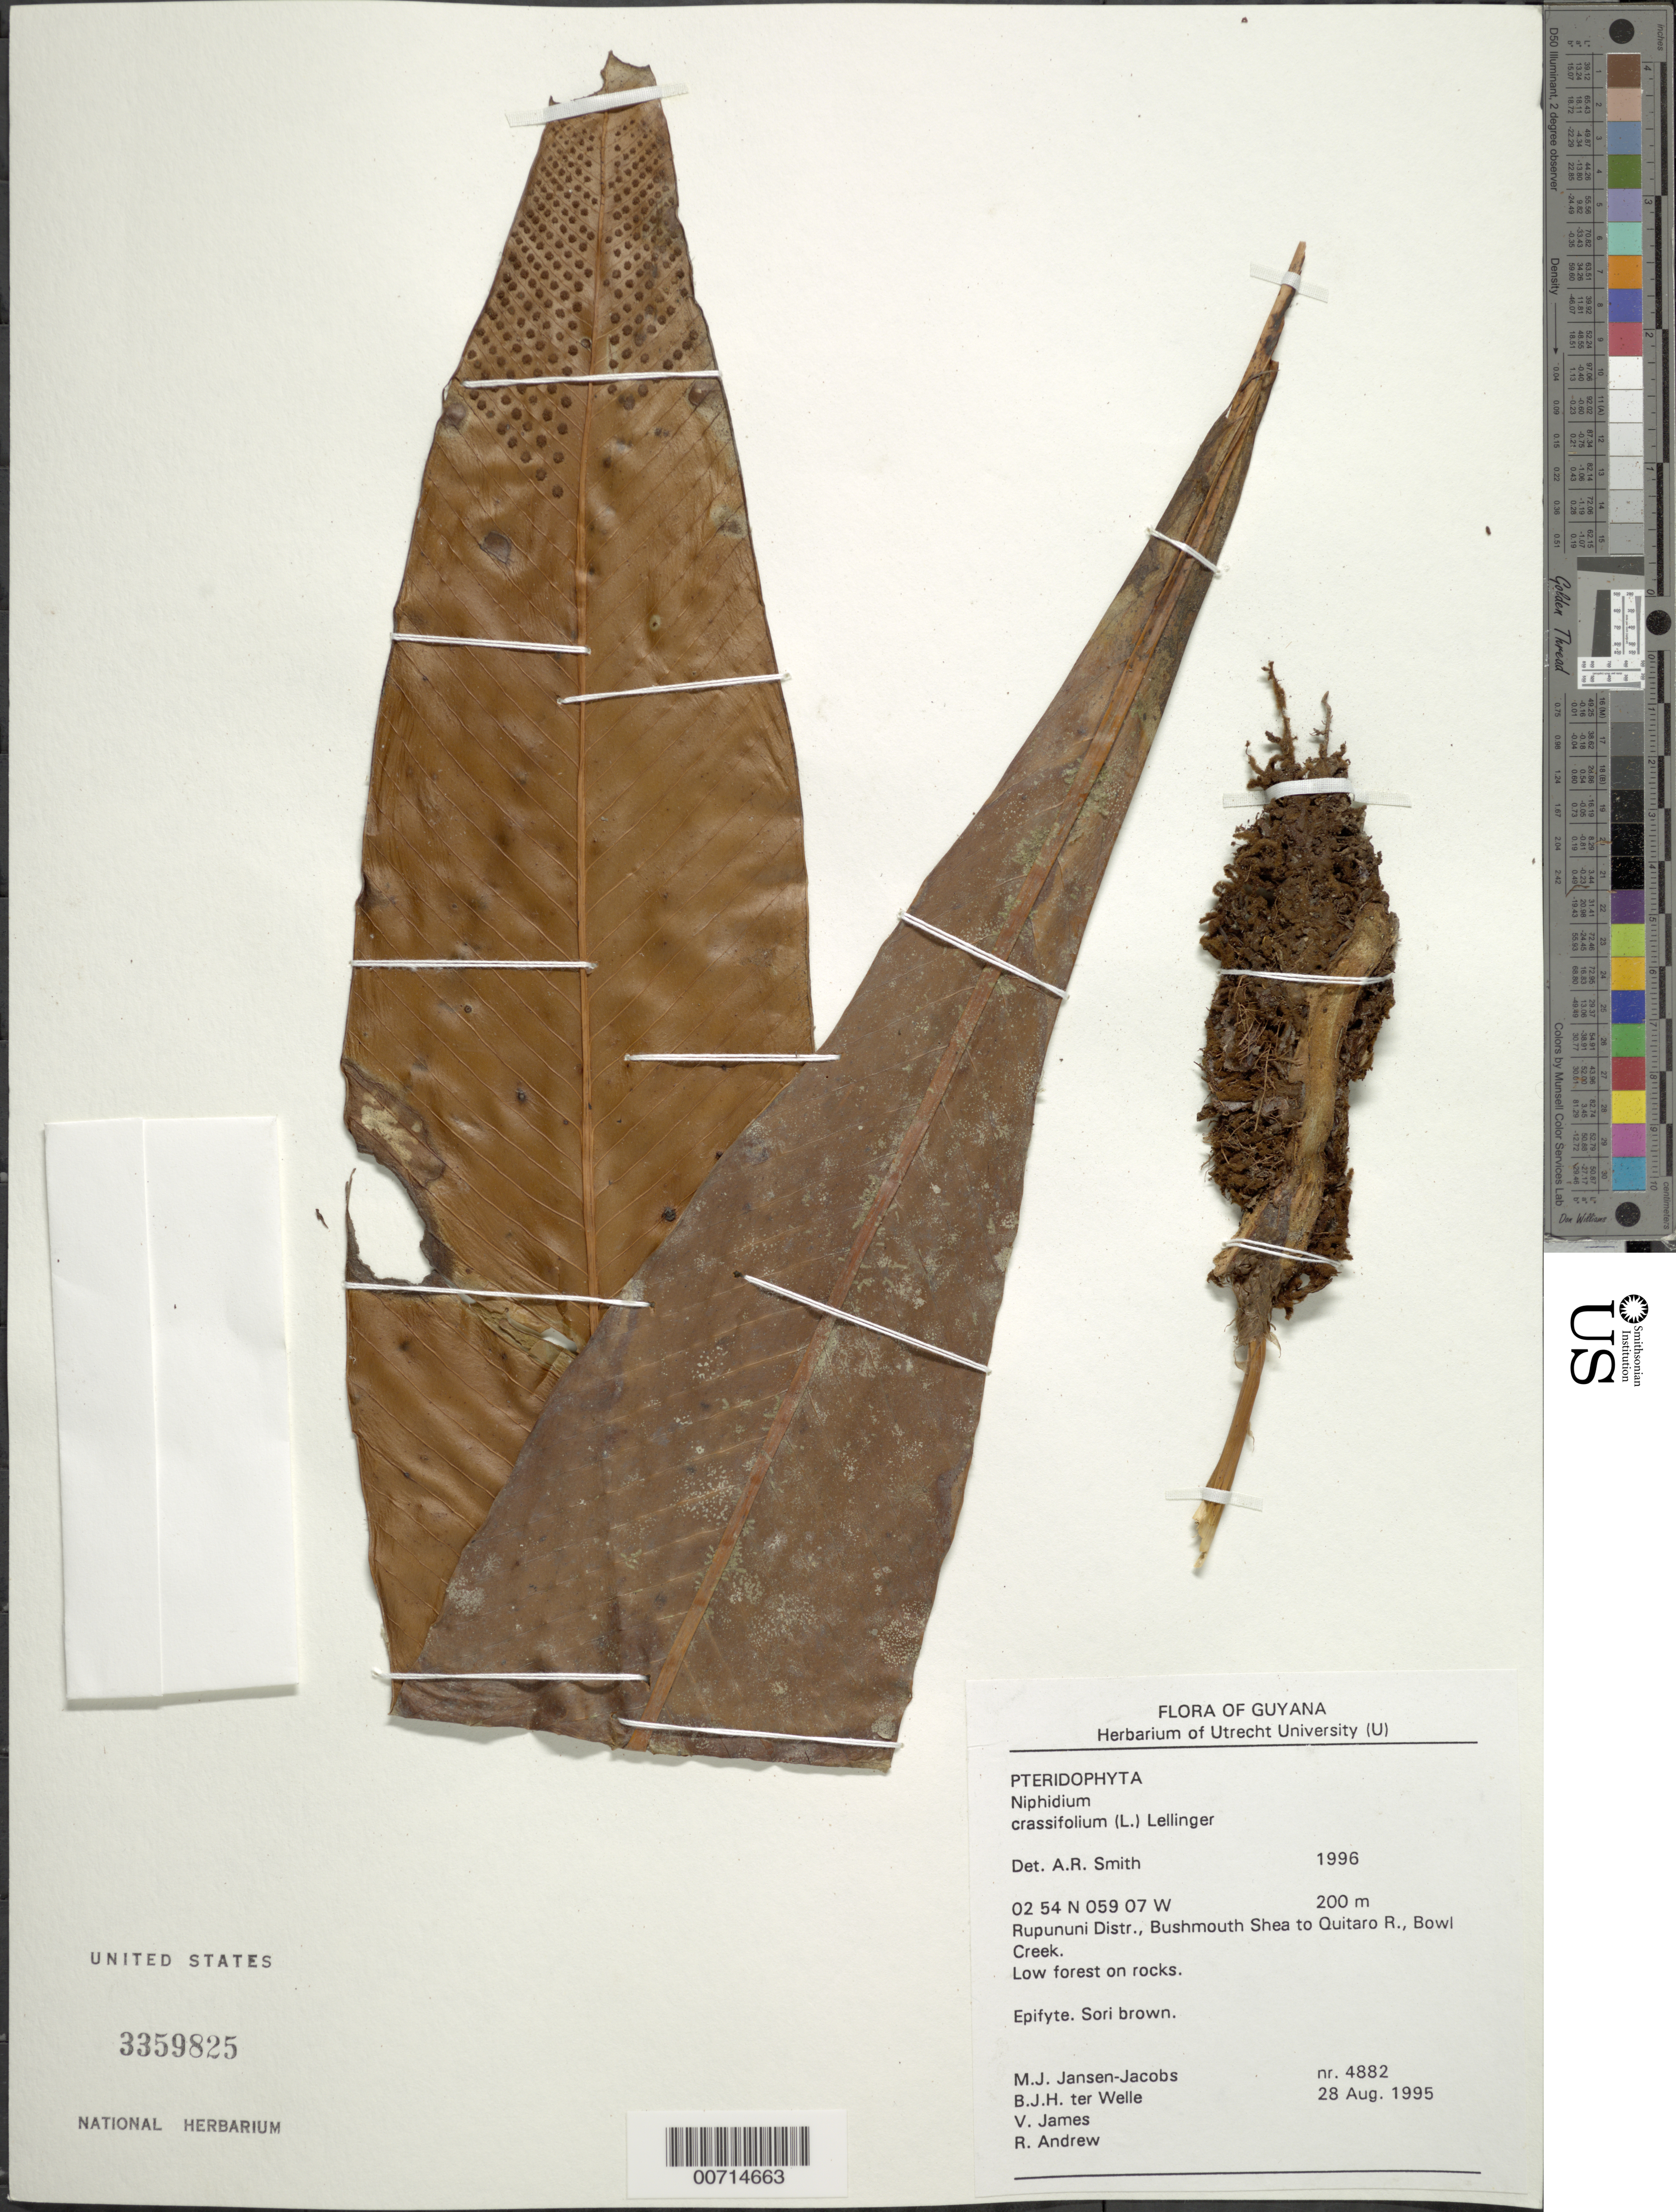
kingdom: Plantae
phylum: Tracheophyta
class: Polypodiopsida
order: Polypodiales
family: Polypodiaceae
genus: Niphidium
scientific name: Niphidium crassifolium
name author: (L.) Lellinger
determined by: Smith, Alan R., (UC)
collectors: M. J. Jansen-Jacobs, B. Welle, V. James & R. Andrew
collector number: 4882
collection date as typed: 28-Aug-95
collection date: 1995-08-28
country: Guyana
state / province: U. Takutu-U. Essequibo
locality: Bowl Creek, Bushmouth, Shea to Quitaro River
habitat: Low forest on rocks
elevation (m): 200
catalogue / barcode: US 3359825